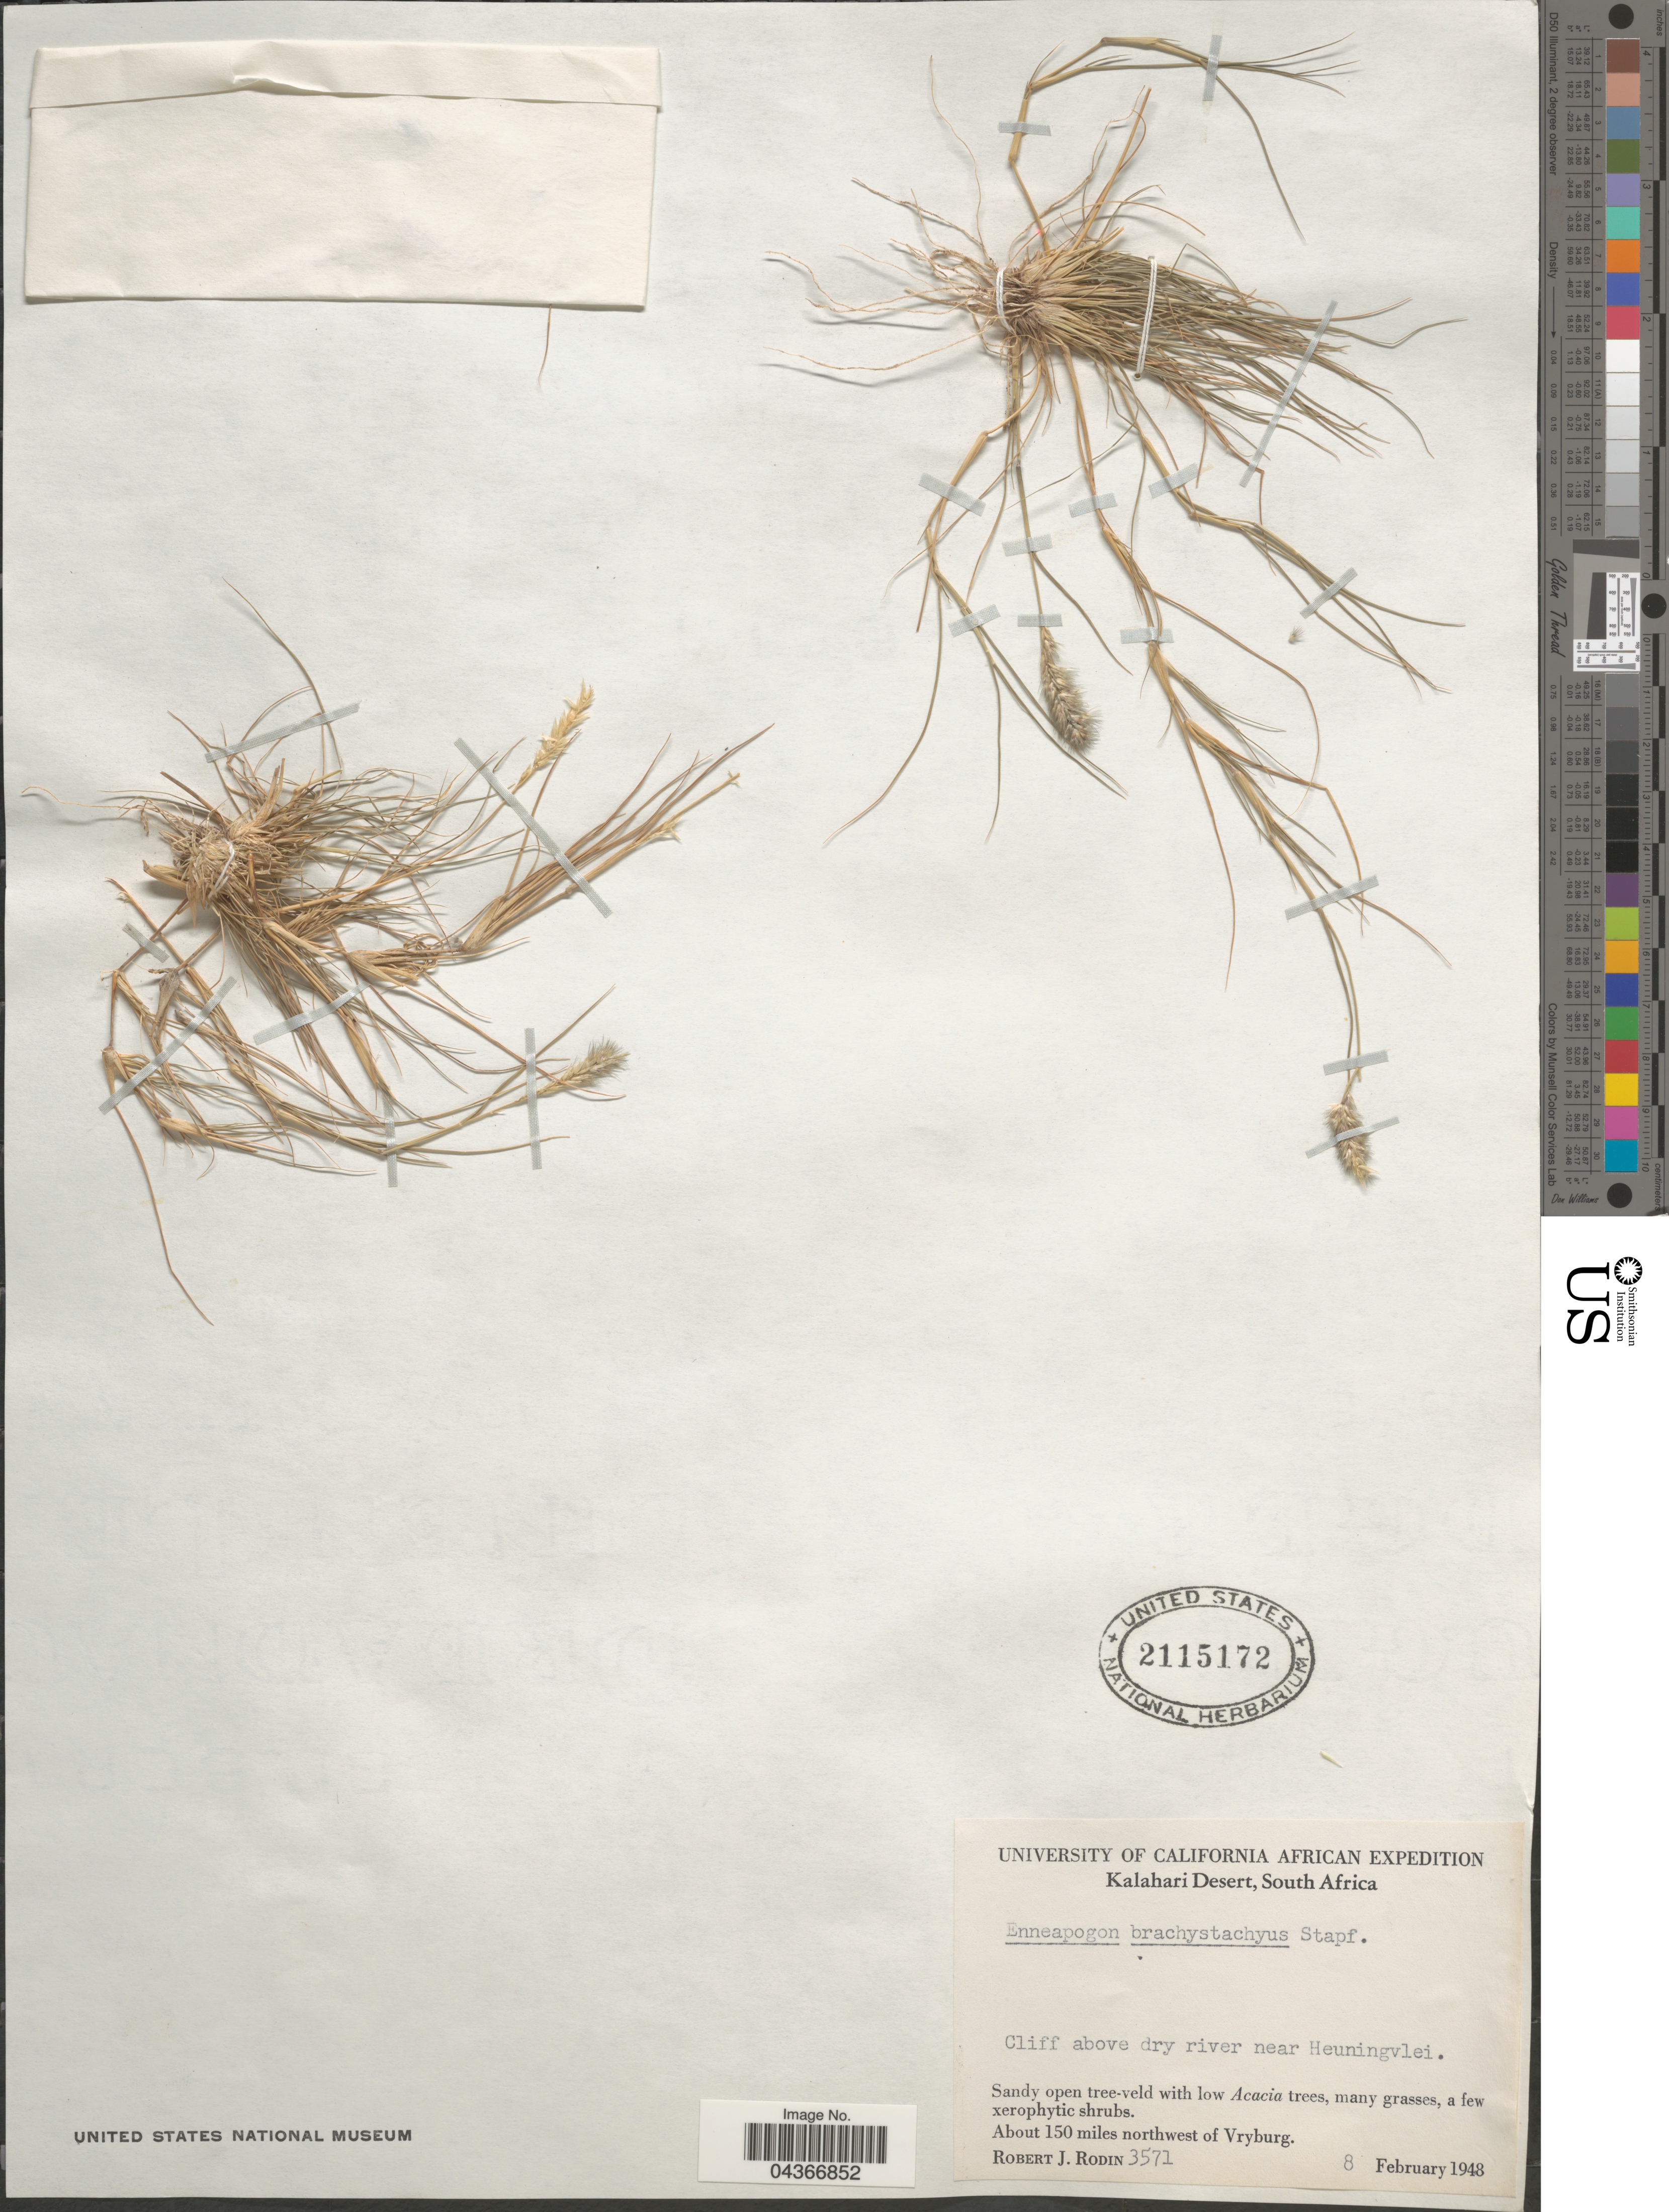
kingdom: Plantae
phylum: Tracheophyta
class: Liliopsida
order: Poales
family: Poaceae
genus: Enneapogon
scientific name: Enneapogon desvauxii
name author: P. Beauv.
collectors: R. J. Rodin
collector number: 3571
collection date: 1948-02-08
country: South Africa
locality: University of California African Expedition. Kalahari Desert. Cliff above dry river near Heuningvlei. About 150 miles northwest of Vryburg.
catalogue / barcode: US 2115172